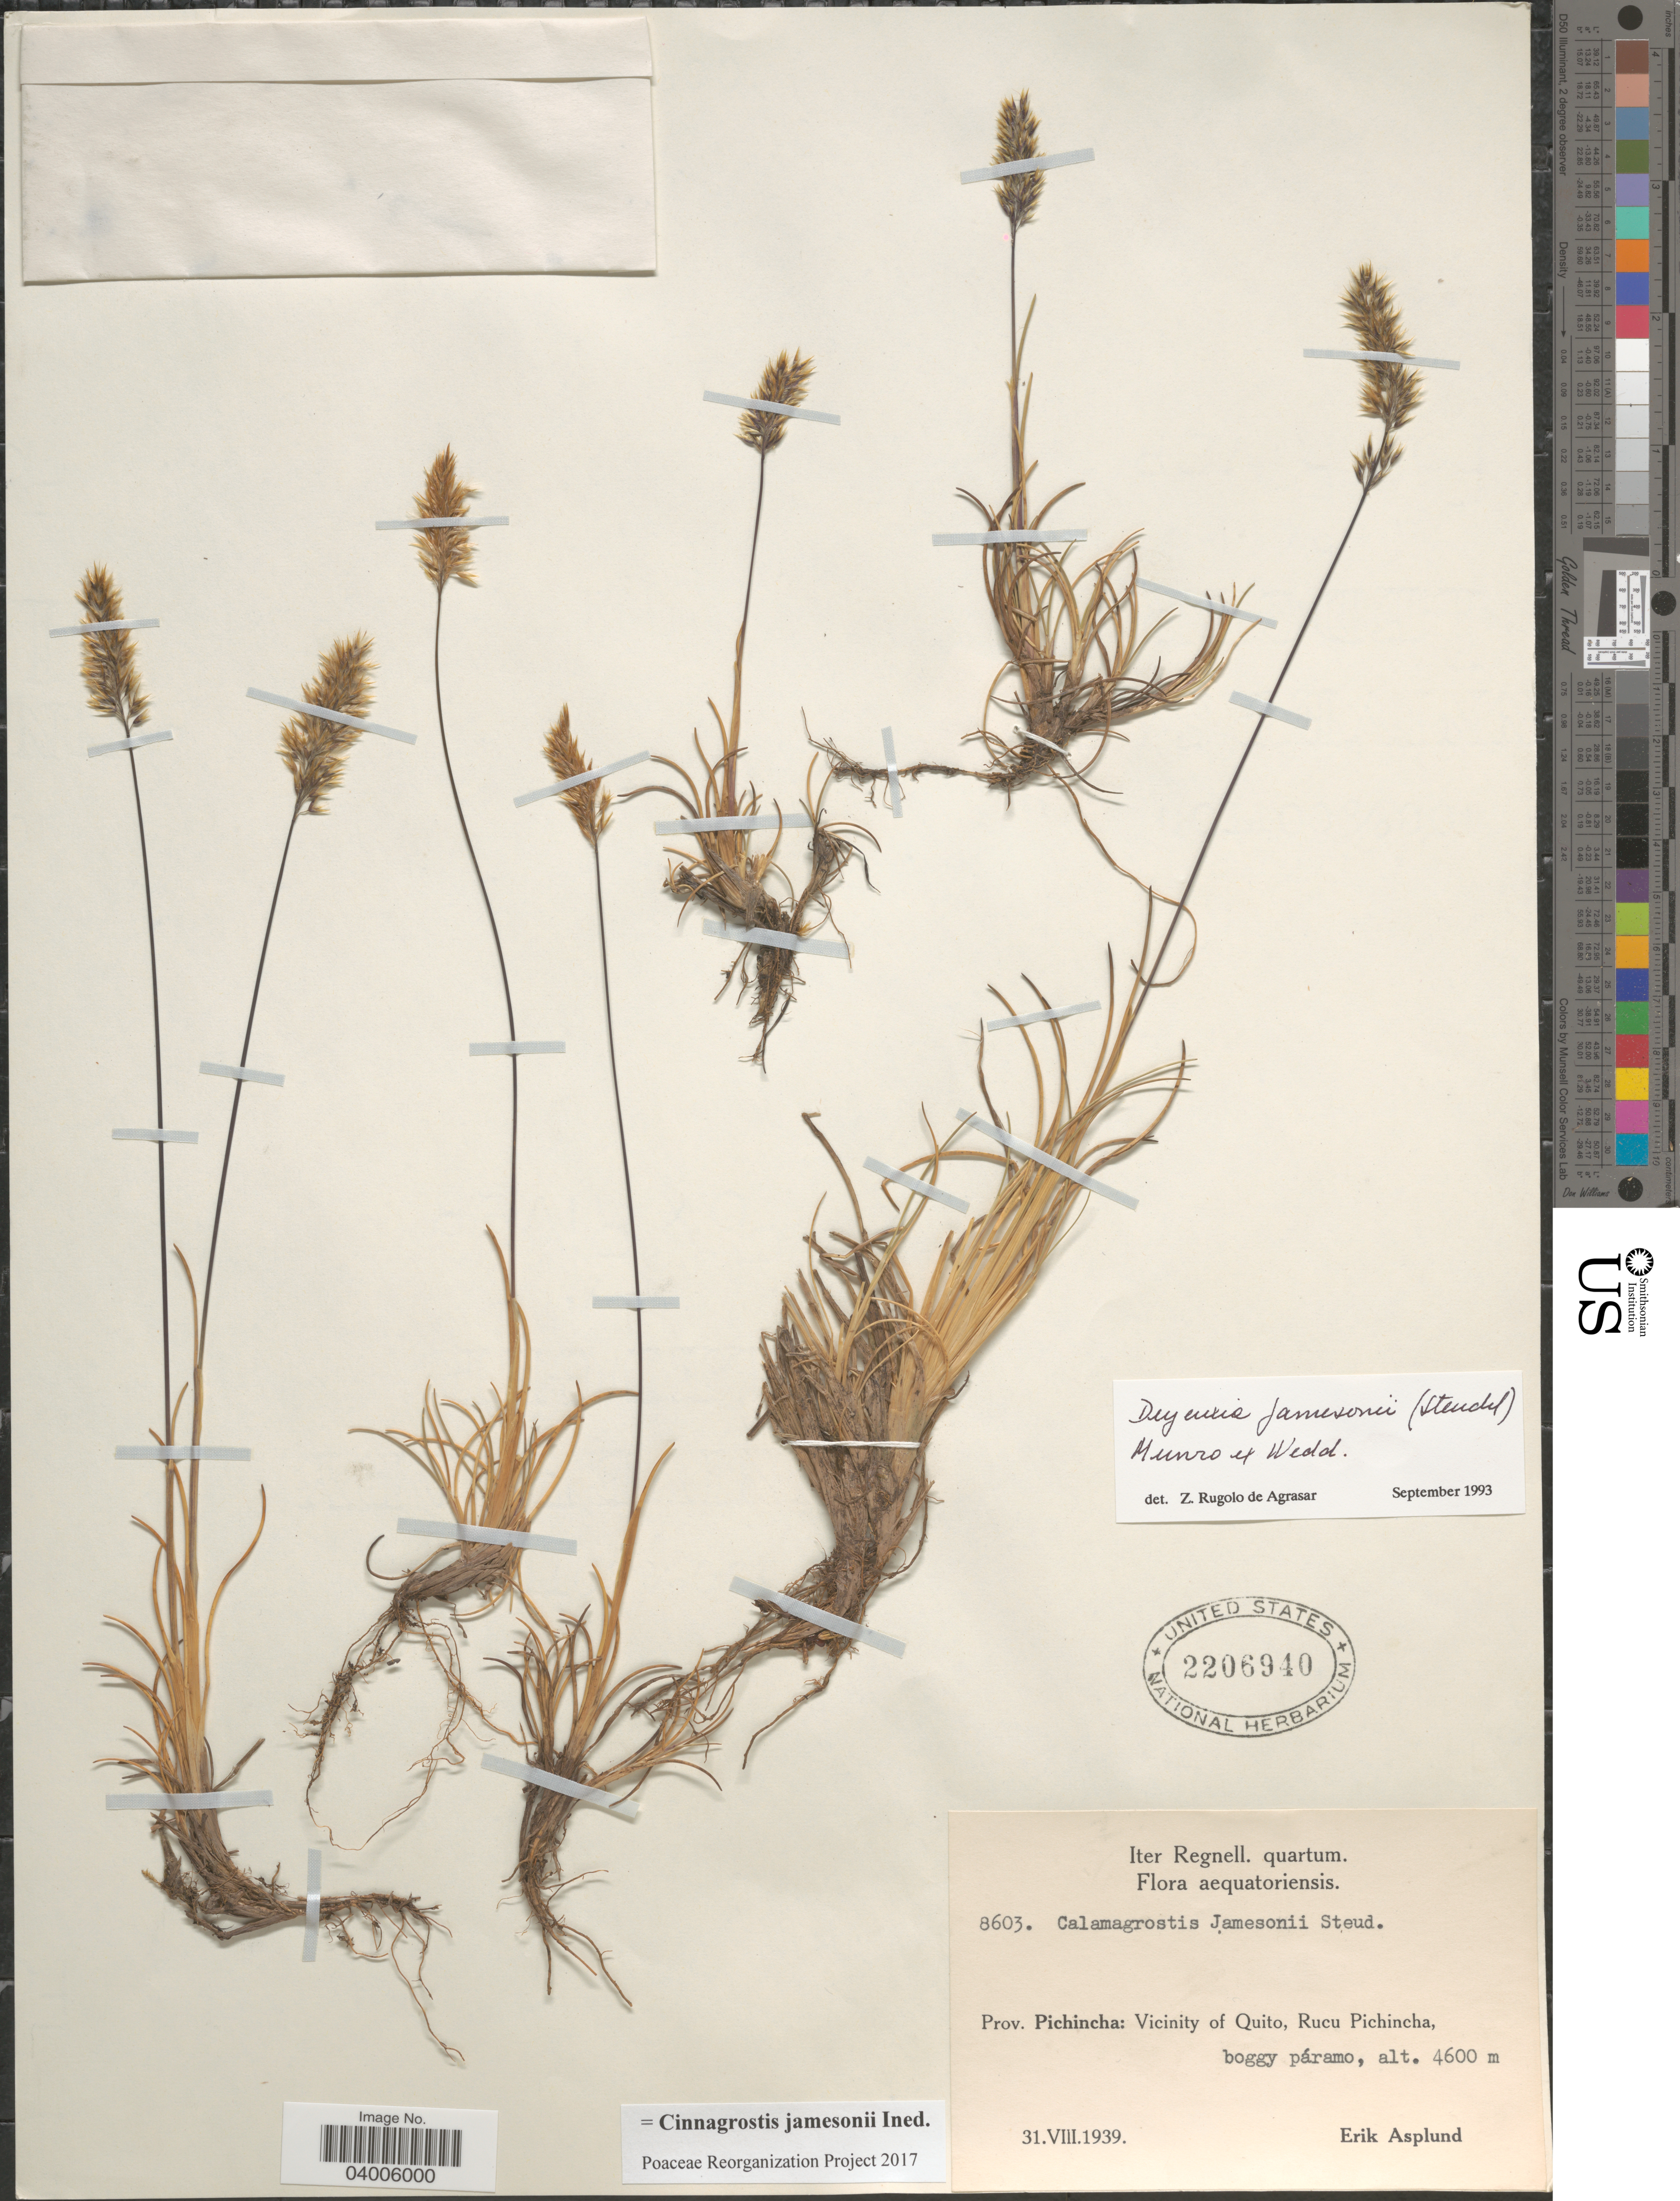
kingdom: Plantae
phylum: Tracheophyta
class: Liliopsida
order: Poales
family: Poaceae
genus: Cinnagrostis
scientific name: Cinnagrostis jamesonii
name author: (Steud.) P.M. Peterson et al.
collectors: E. Asplund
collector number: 8603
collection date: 1939-08-31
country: Ecuador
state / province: Pichincha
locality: Vicinity of Quito, Rucu Pichincha, boggy páramo.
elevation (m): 4600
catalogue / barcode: US 2206940